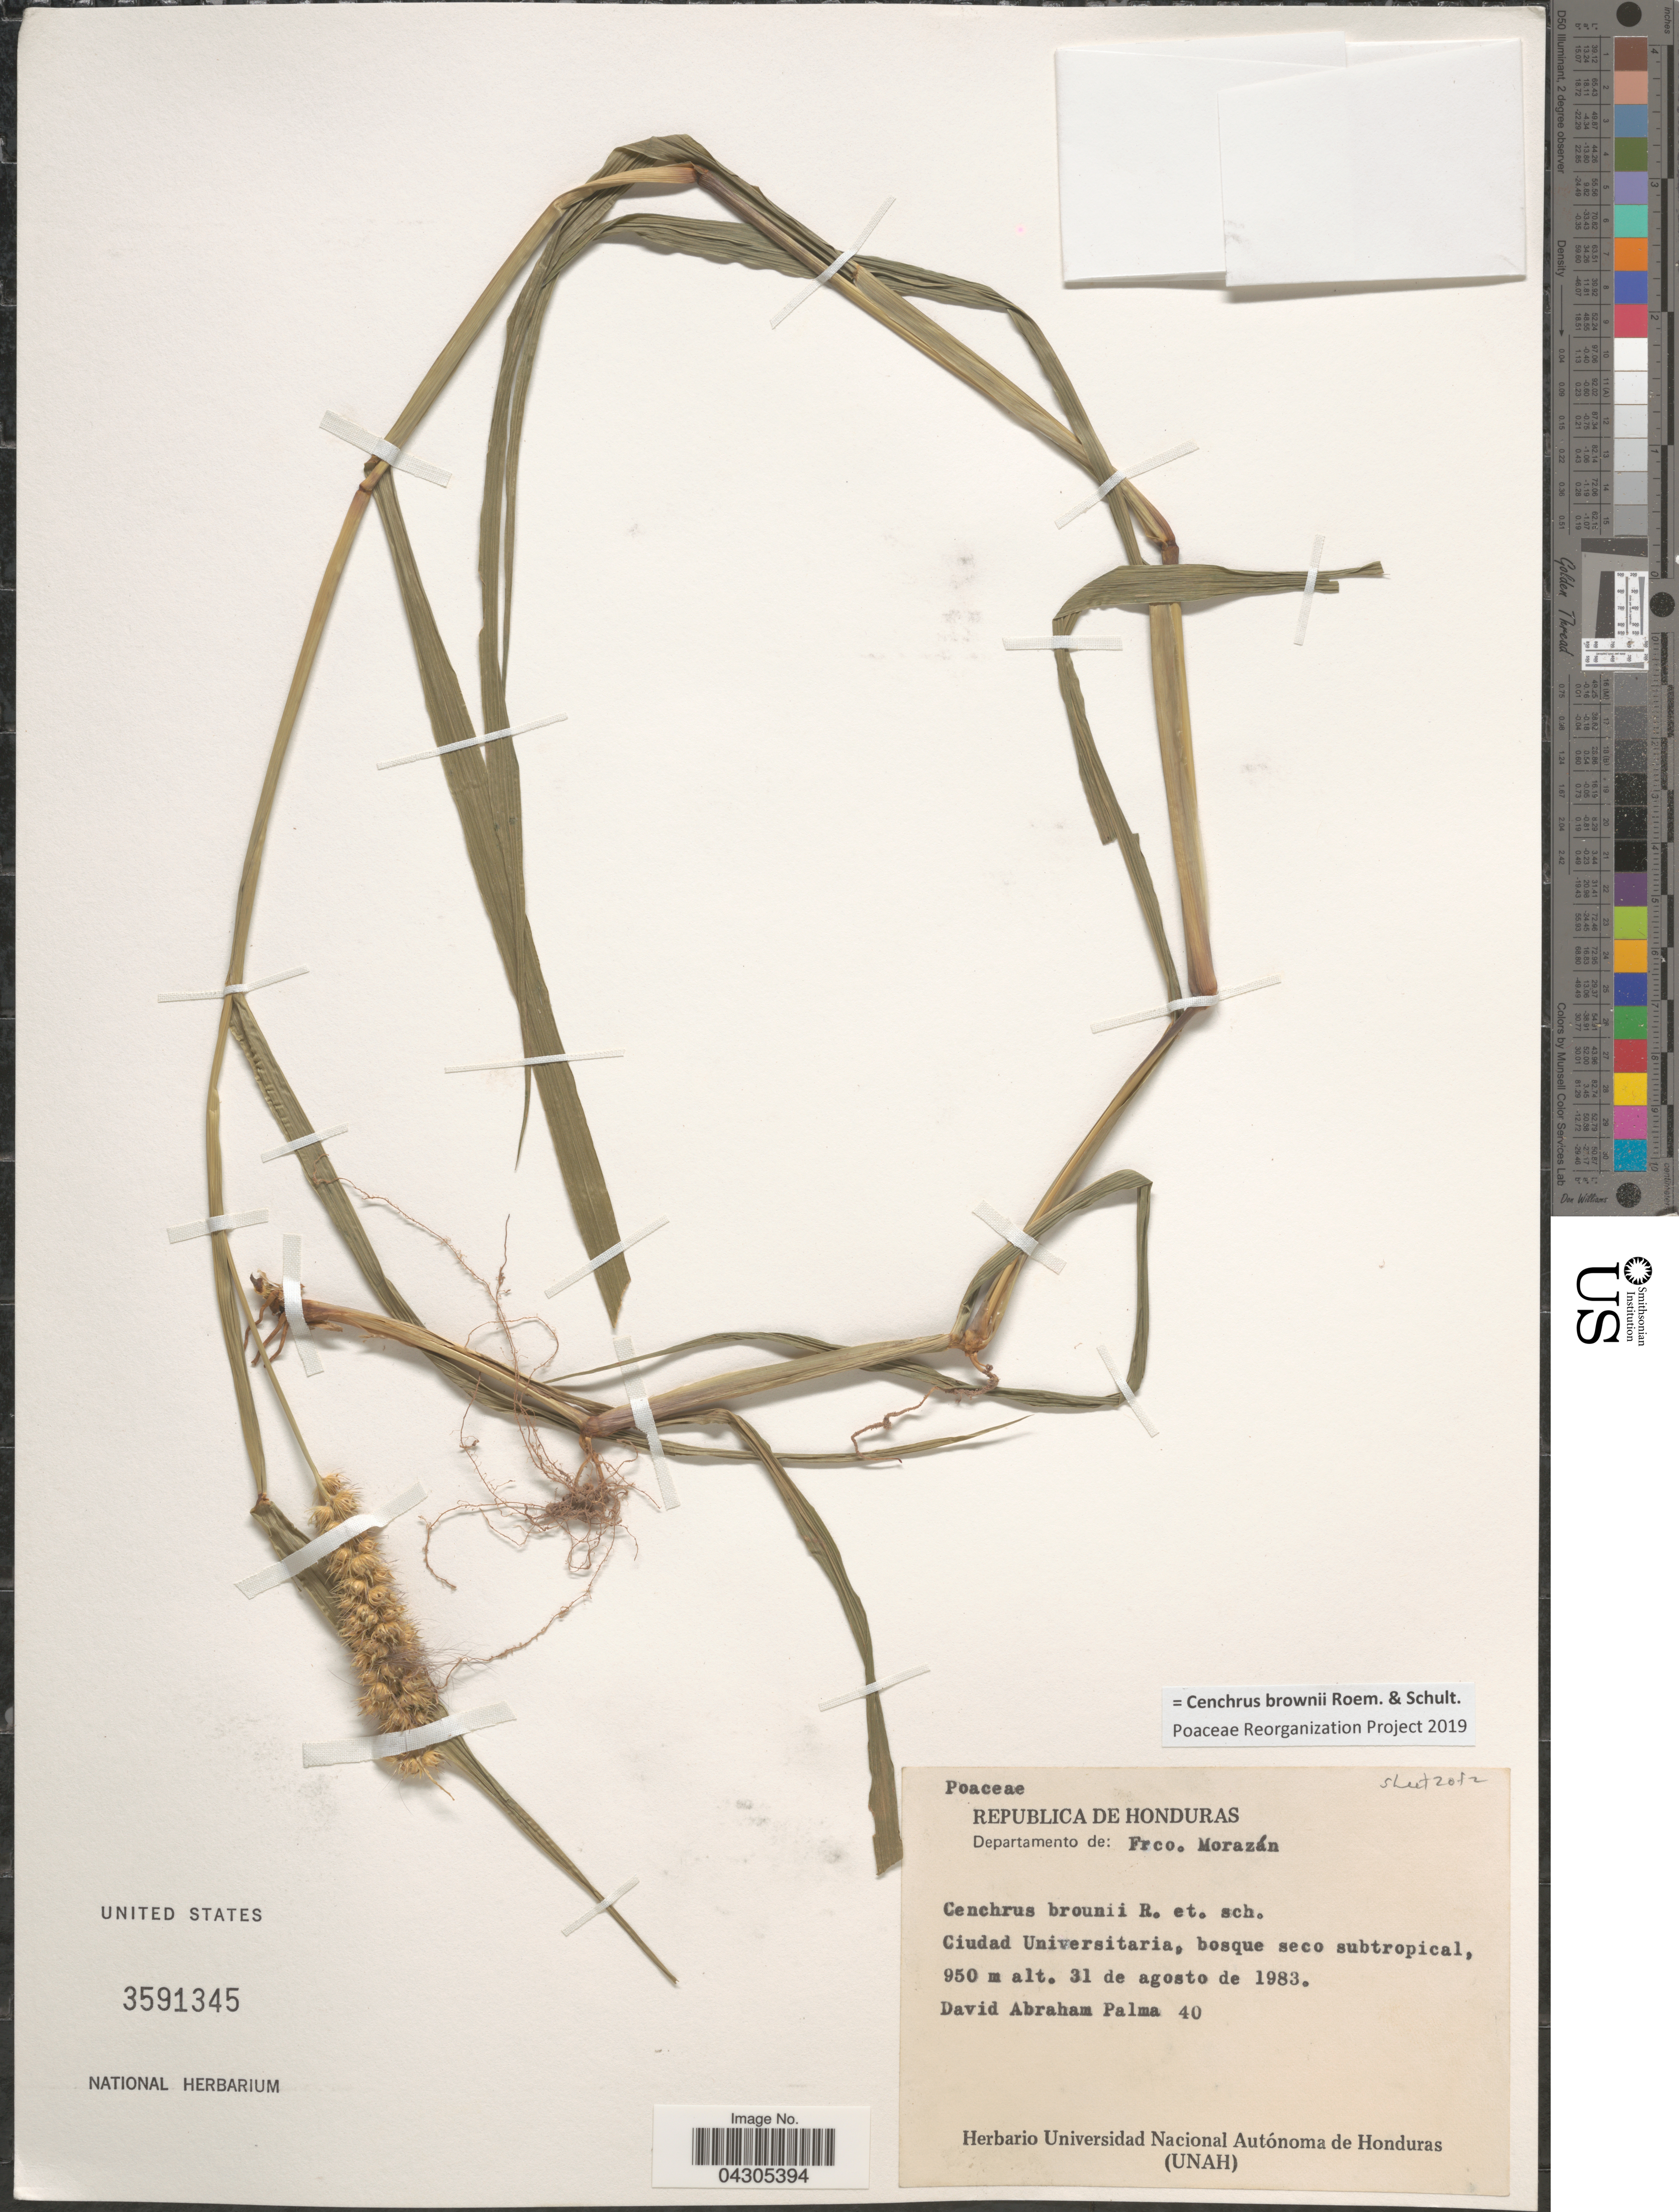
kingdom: Plantae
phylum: Tracheophyta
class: Liliopsida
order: Poales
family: Poaceae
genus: Cenchrus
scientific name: Cenchrus brownii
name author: Roem. & Schult.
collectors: D. Abraham P.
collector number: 40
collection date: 1983-08-31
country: Honduras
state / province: Fco. Morazán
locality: Republica de Honduras. Departamento de: Frco. Morazán. Ciudad Universitaria.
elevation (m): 950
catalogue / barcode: US 3591345